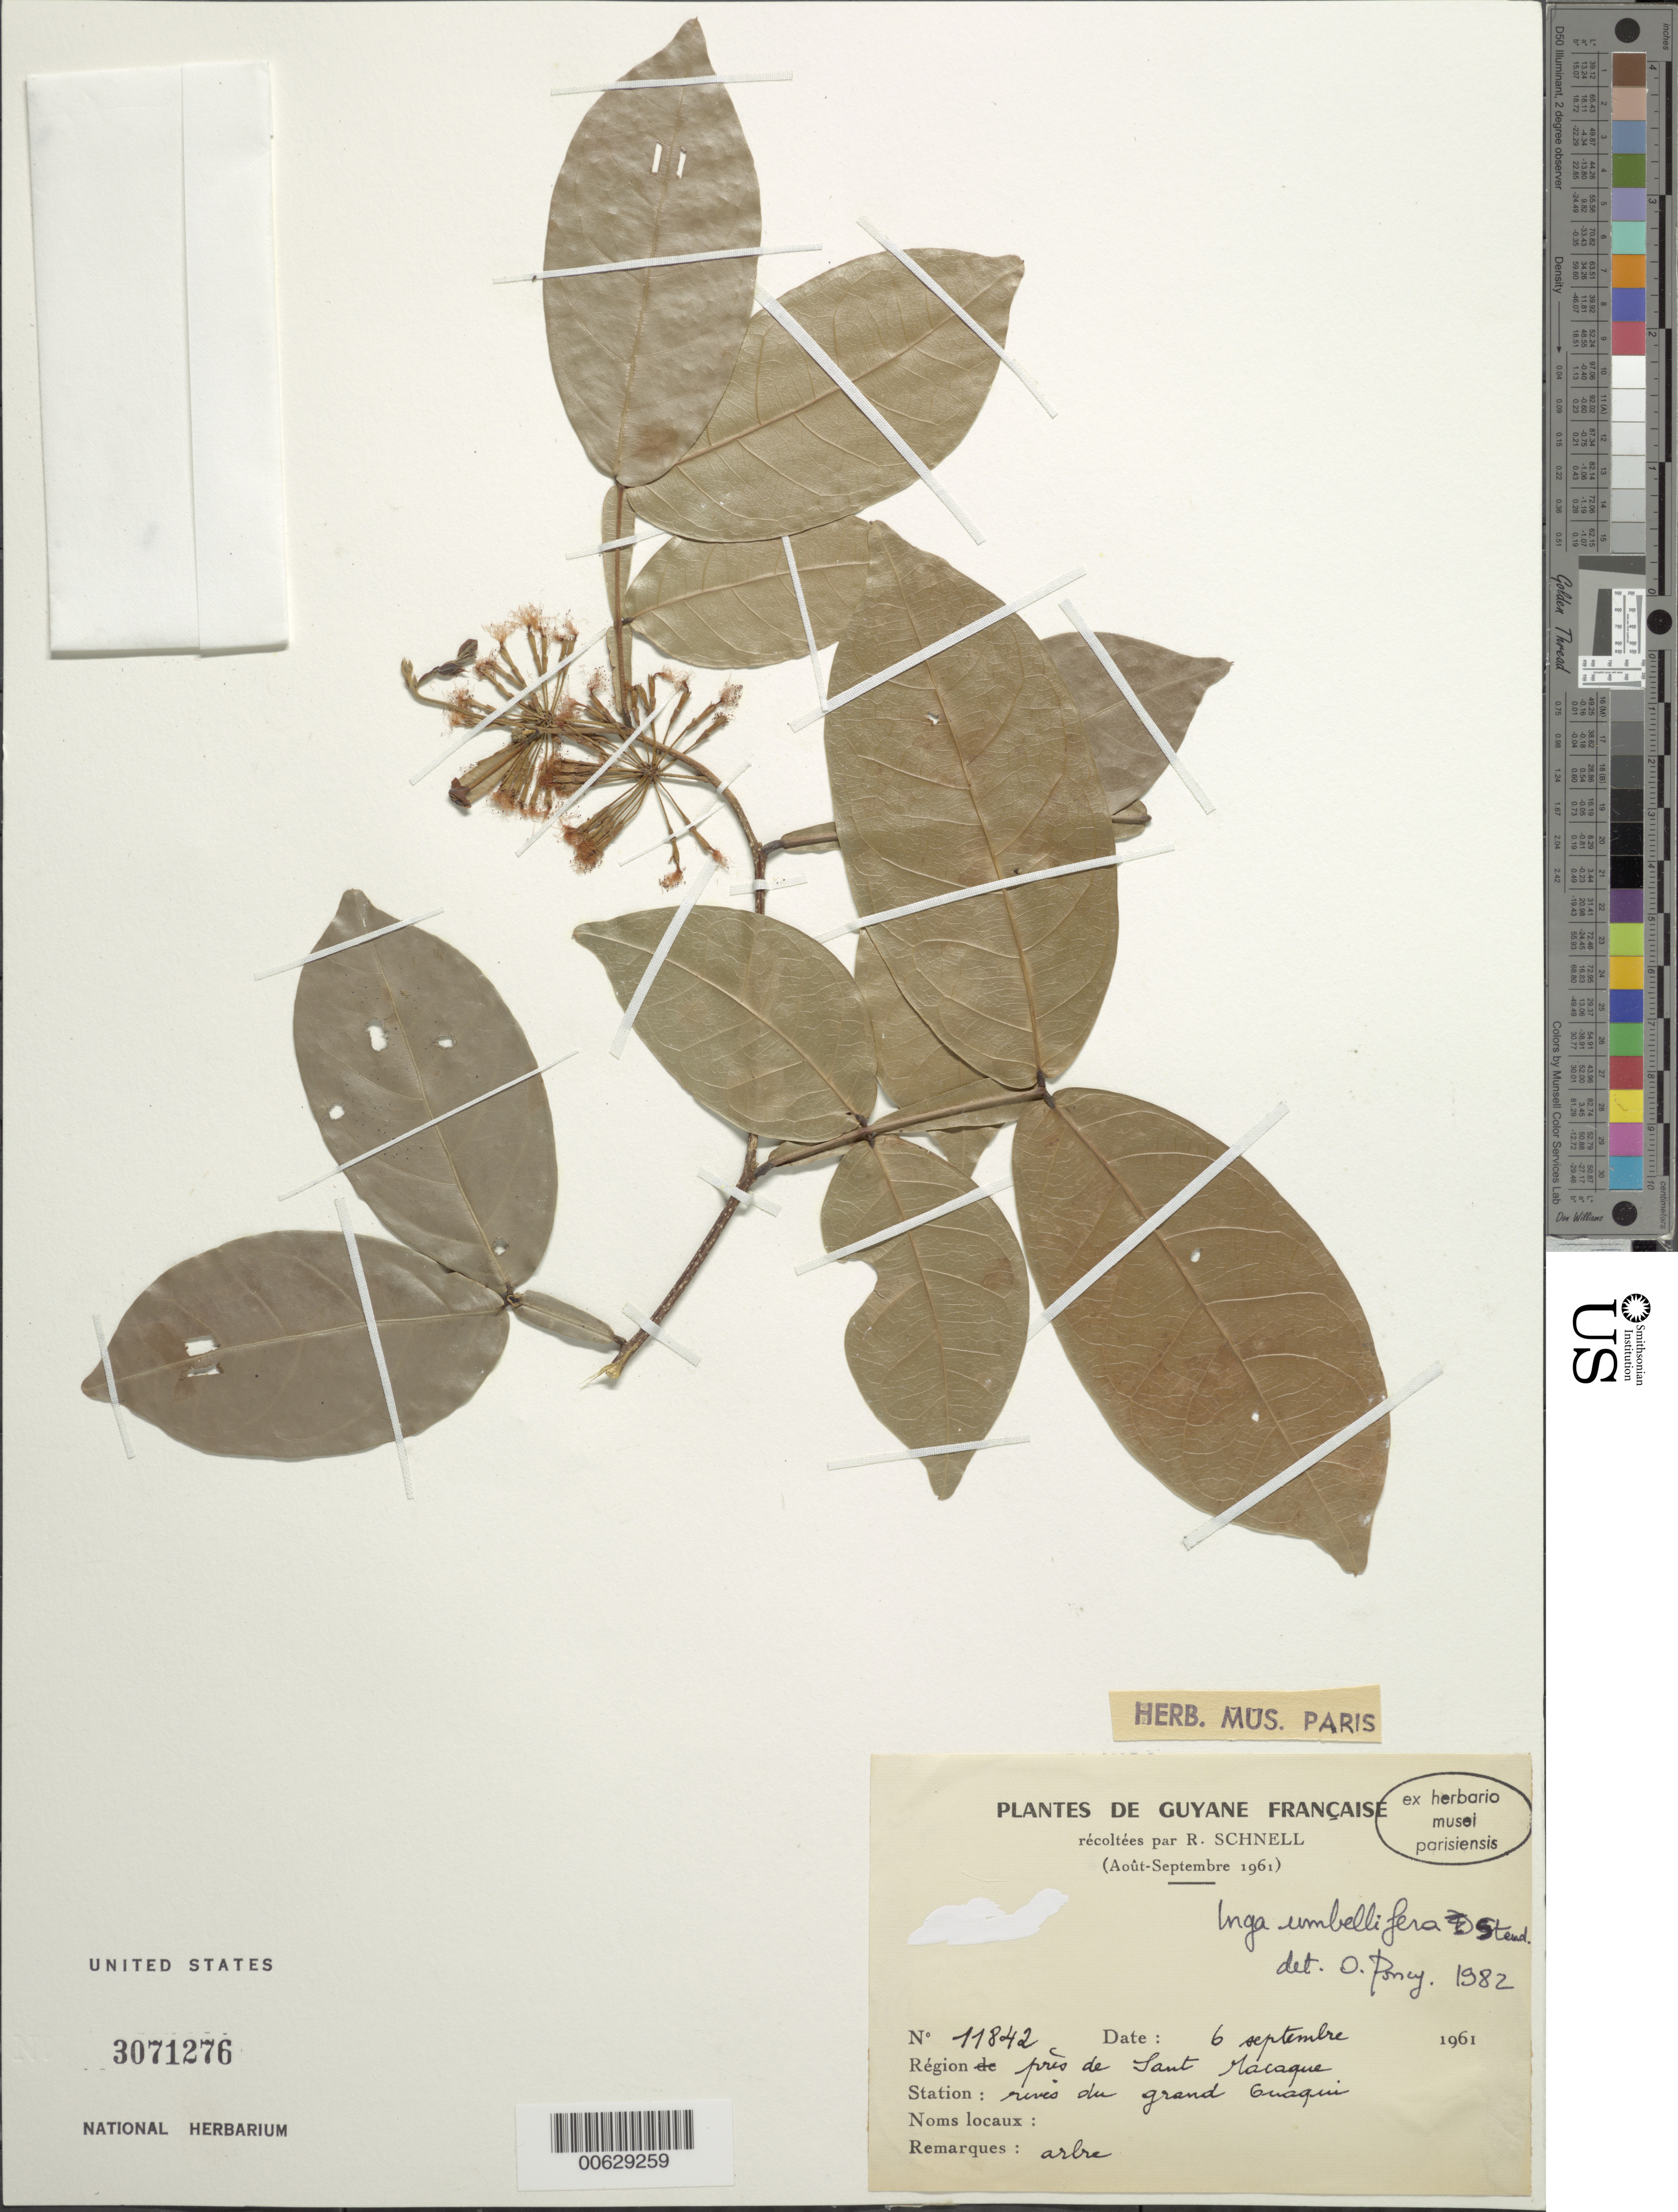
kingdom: Plantae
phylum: Tracheophyta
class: Magnoliopsida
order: Fabales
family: Fabaceae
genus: Inga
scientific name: Inga umbellifera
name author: (Vahl) Steud. ex DC.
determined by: Poncy, O.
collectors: R. A. Schnell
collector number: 11842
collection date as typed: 6-Sep-61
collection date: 1961-09-06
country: French Guiana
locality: Saut Macaque, rives du Grand Ouaqui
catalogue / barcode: US 3071276